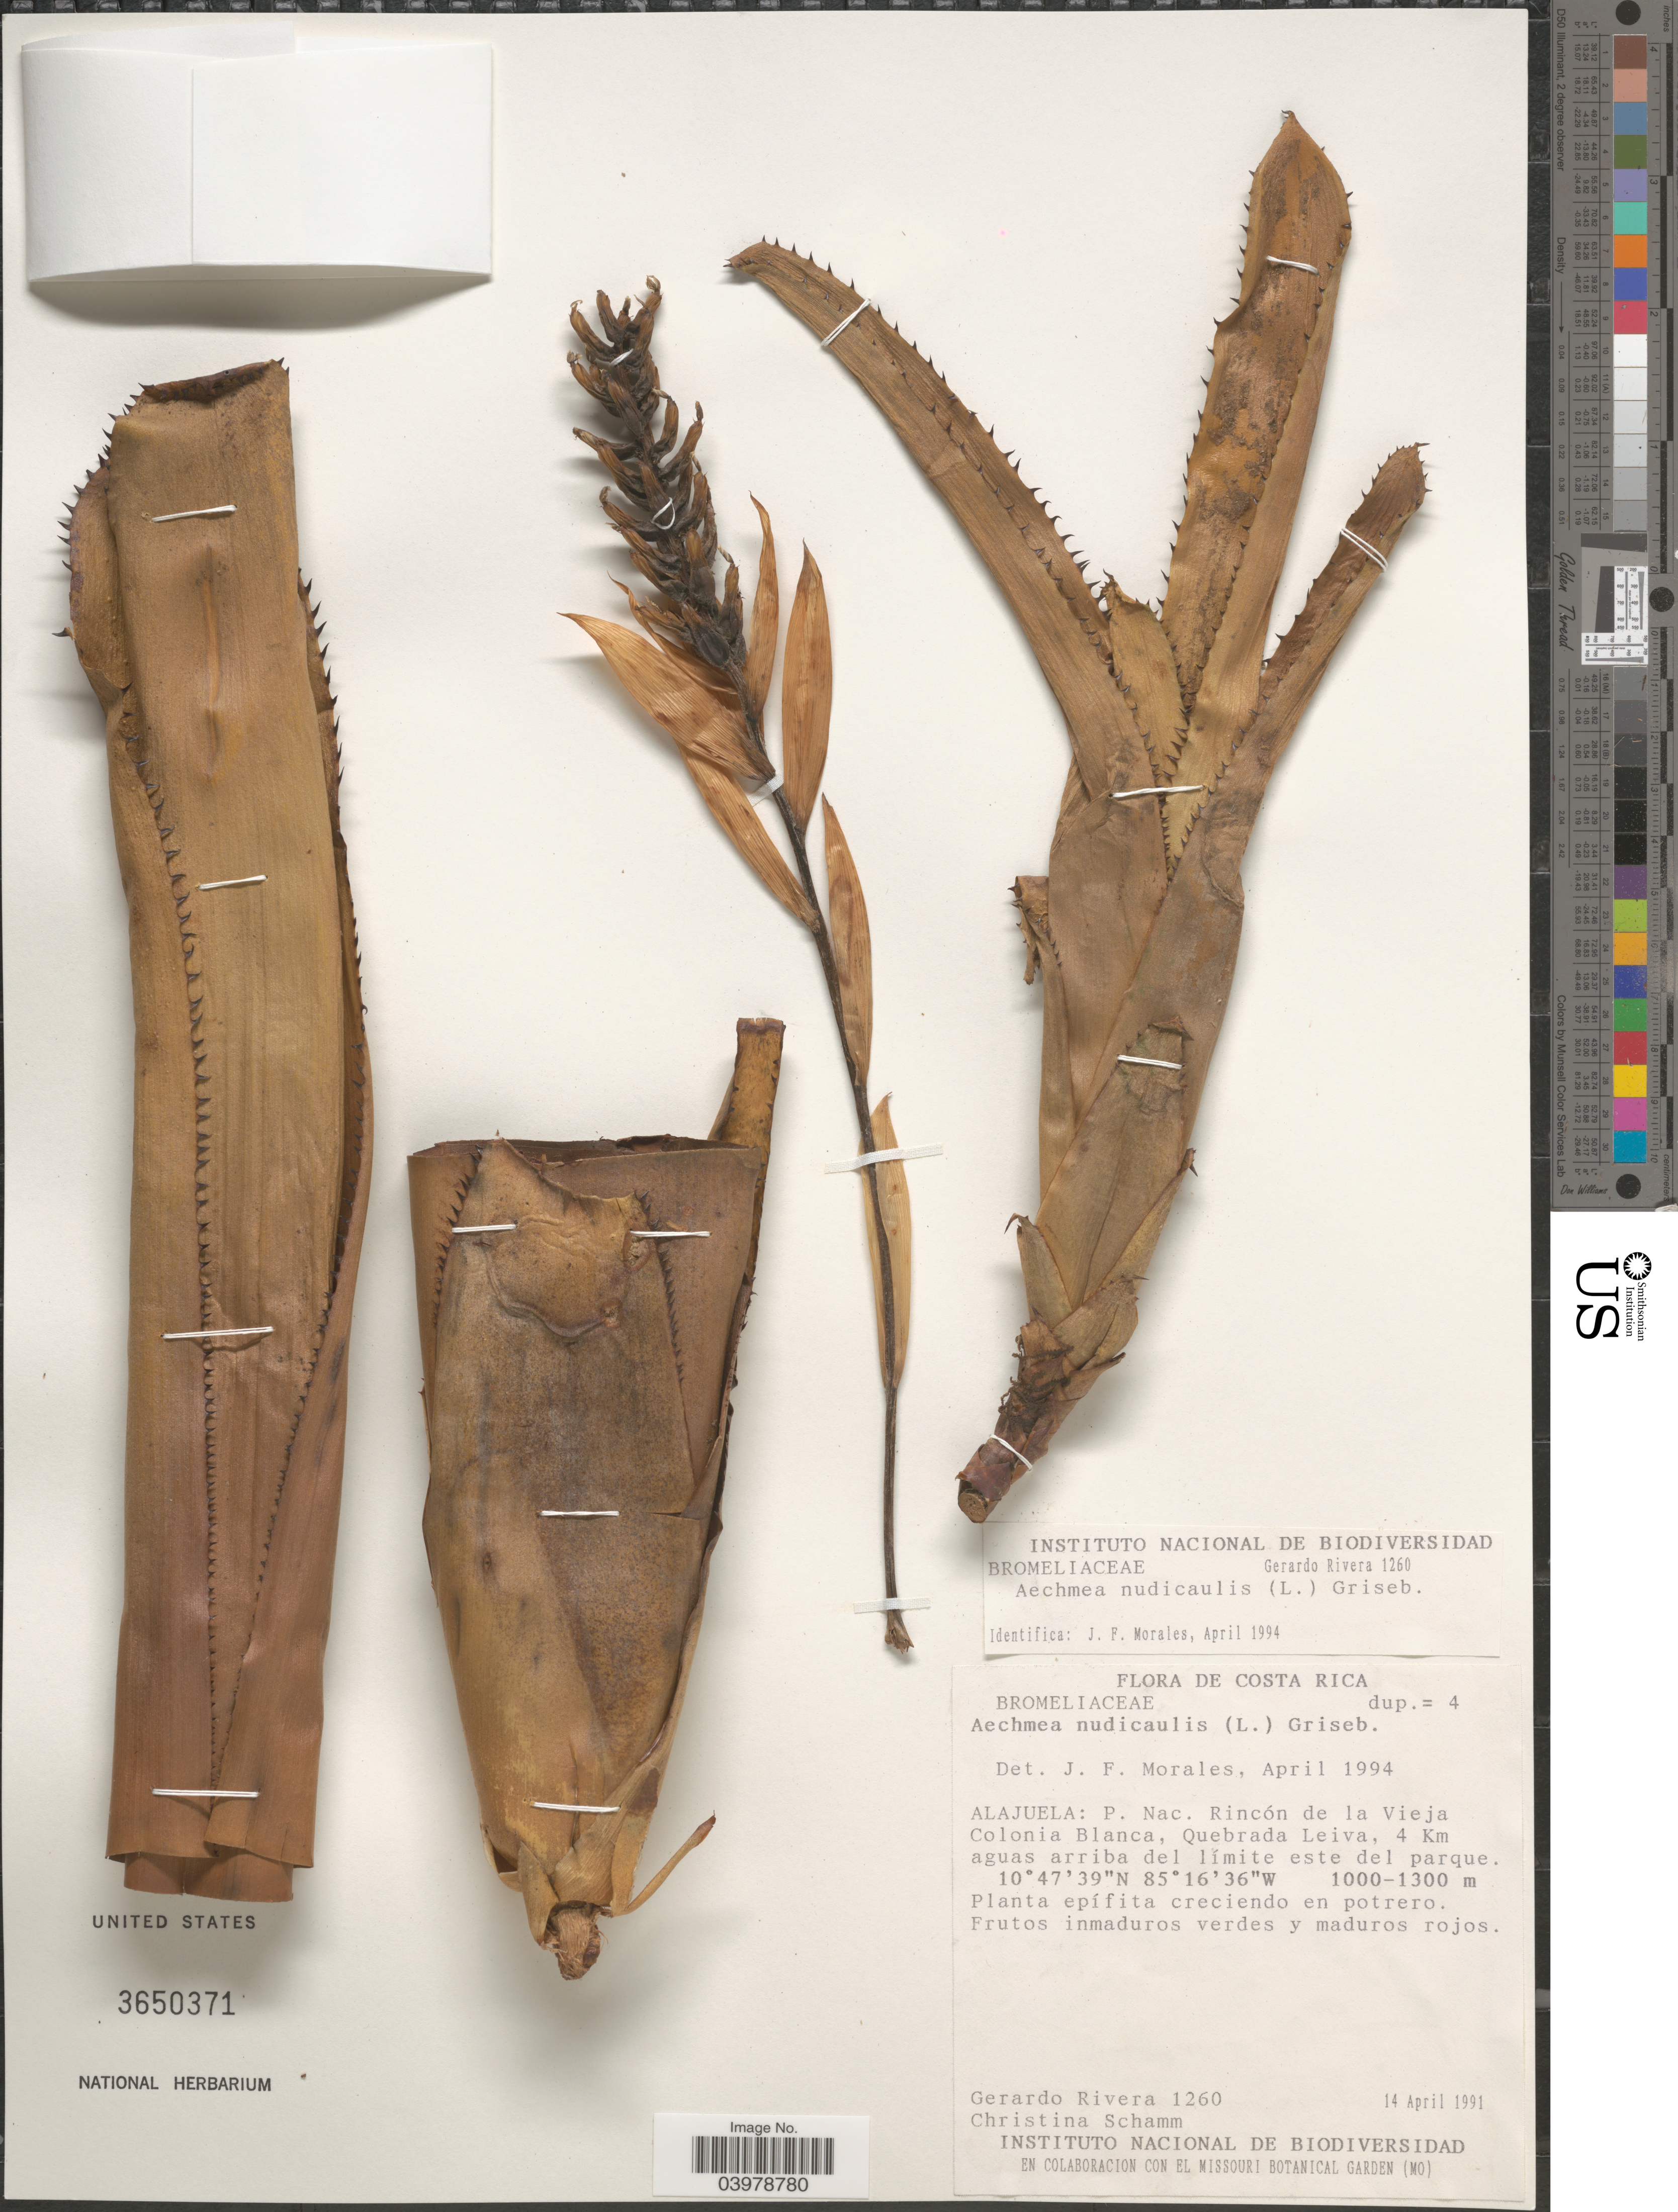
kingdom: Plantae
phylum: Tracheophyta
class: Liliopsida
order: Poales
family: Bromeliaceae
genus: Aechmea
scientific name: Aechmea mexicana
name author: Baker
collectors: G. Rivera & C. Schamm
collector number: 1260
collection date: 1991-04-14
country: Costa Rica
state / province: Alajuela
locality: P. Nac. Rincón de la Vieja Colonia Blanca, Quebrada Leiva, 4 Km aguas arriba del límite este del parque.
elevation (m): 1000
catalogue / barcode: US 3650371